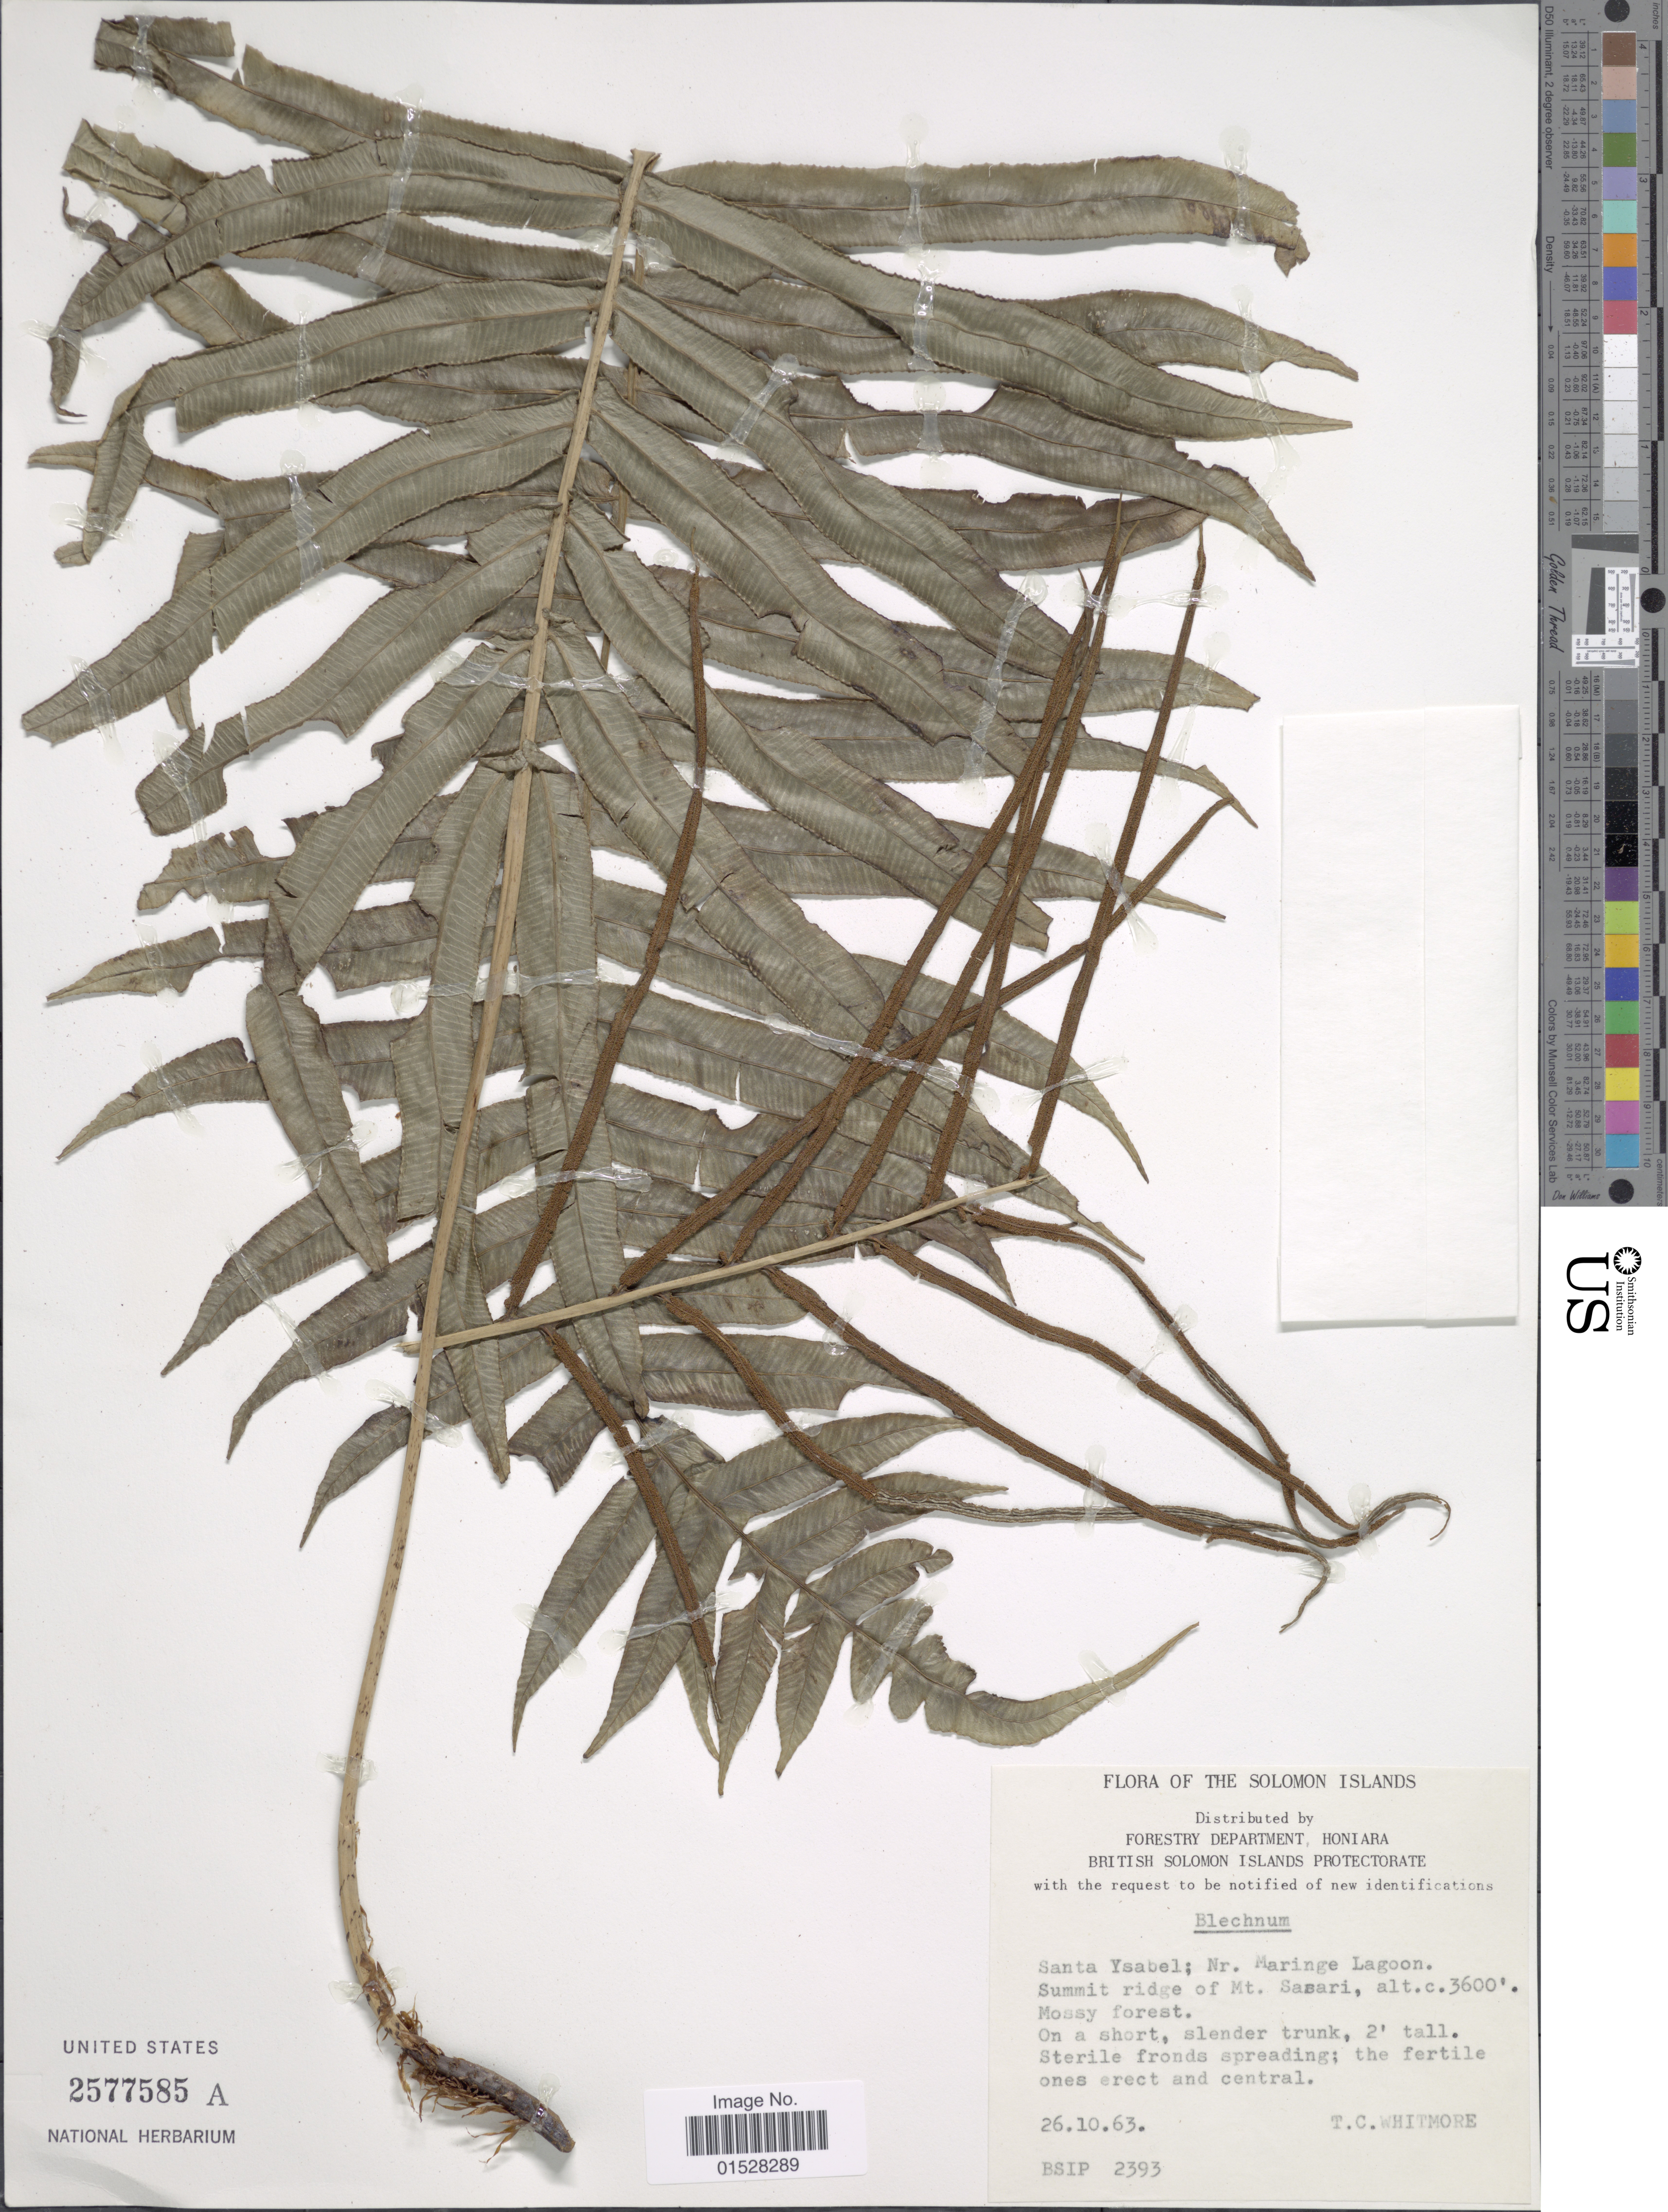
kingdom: Plantae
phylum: Tracheophyta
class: Polypodiopsida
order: Polypodiales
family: Blechnaceae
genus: Blechnum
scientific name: Blechnum sp.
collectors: T. C. Whitmore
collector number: BSIP2393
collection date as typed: Transcribed d/m/y: 26/10/63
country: Solomon Islands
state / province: Solomon Islands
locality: Santa Ysabel; Nr. Maringe Lagoon, Summit ridge of Mt. Sasari.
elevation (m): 1097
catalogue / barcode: US 2577585A